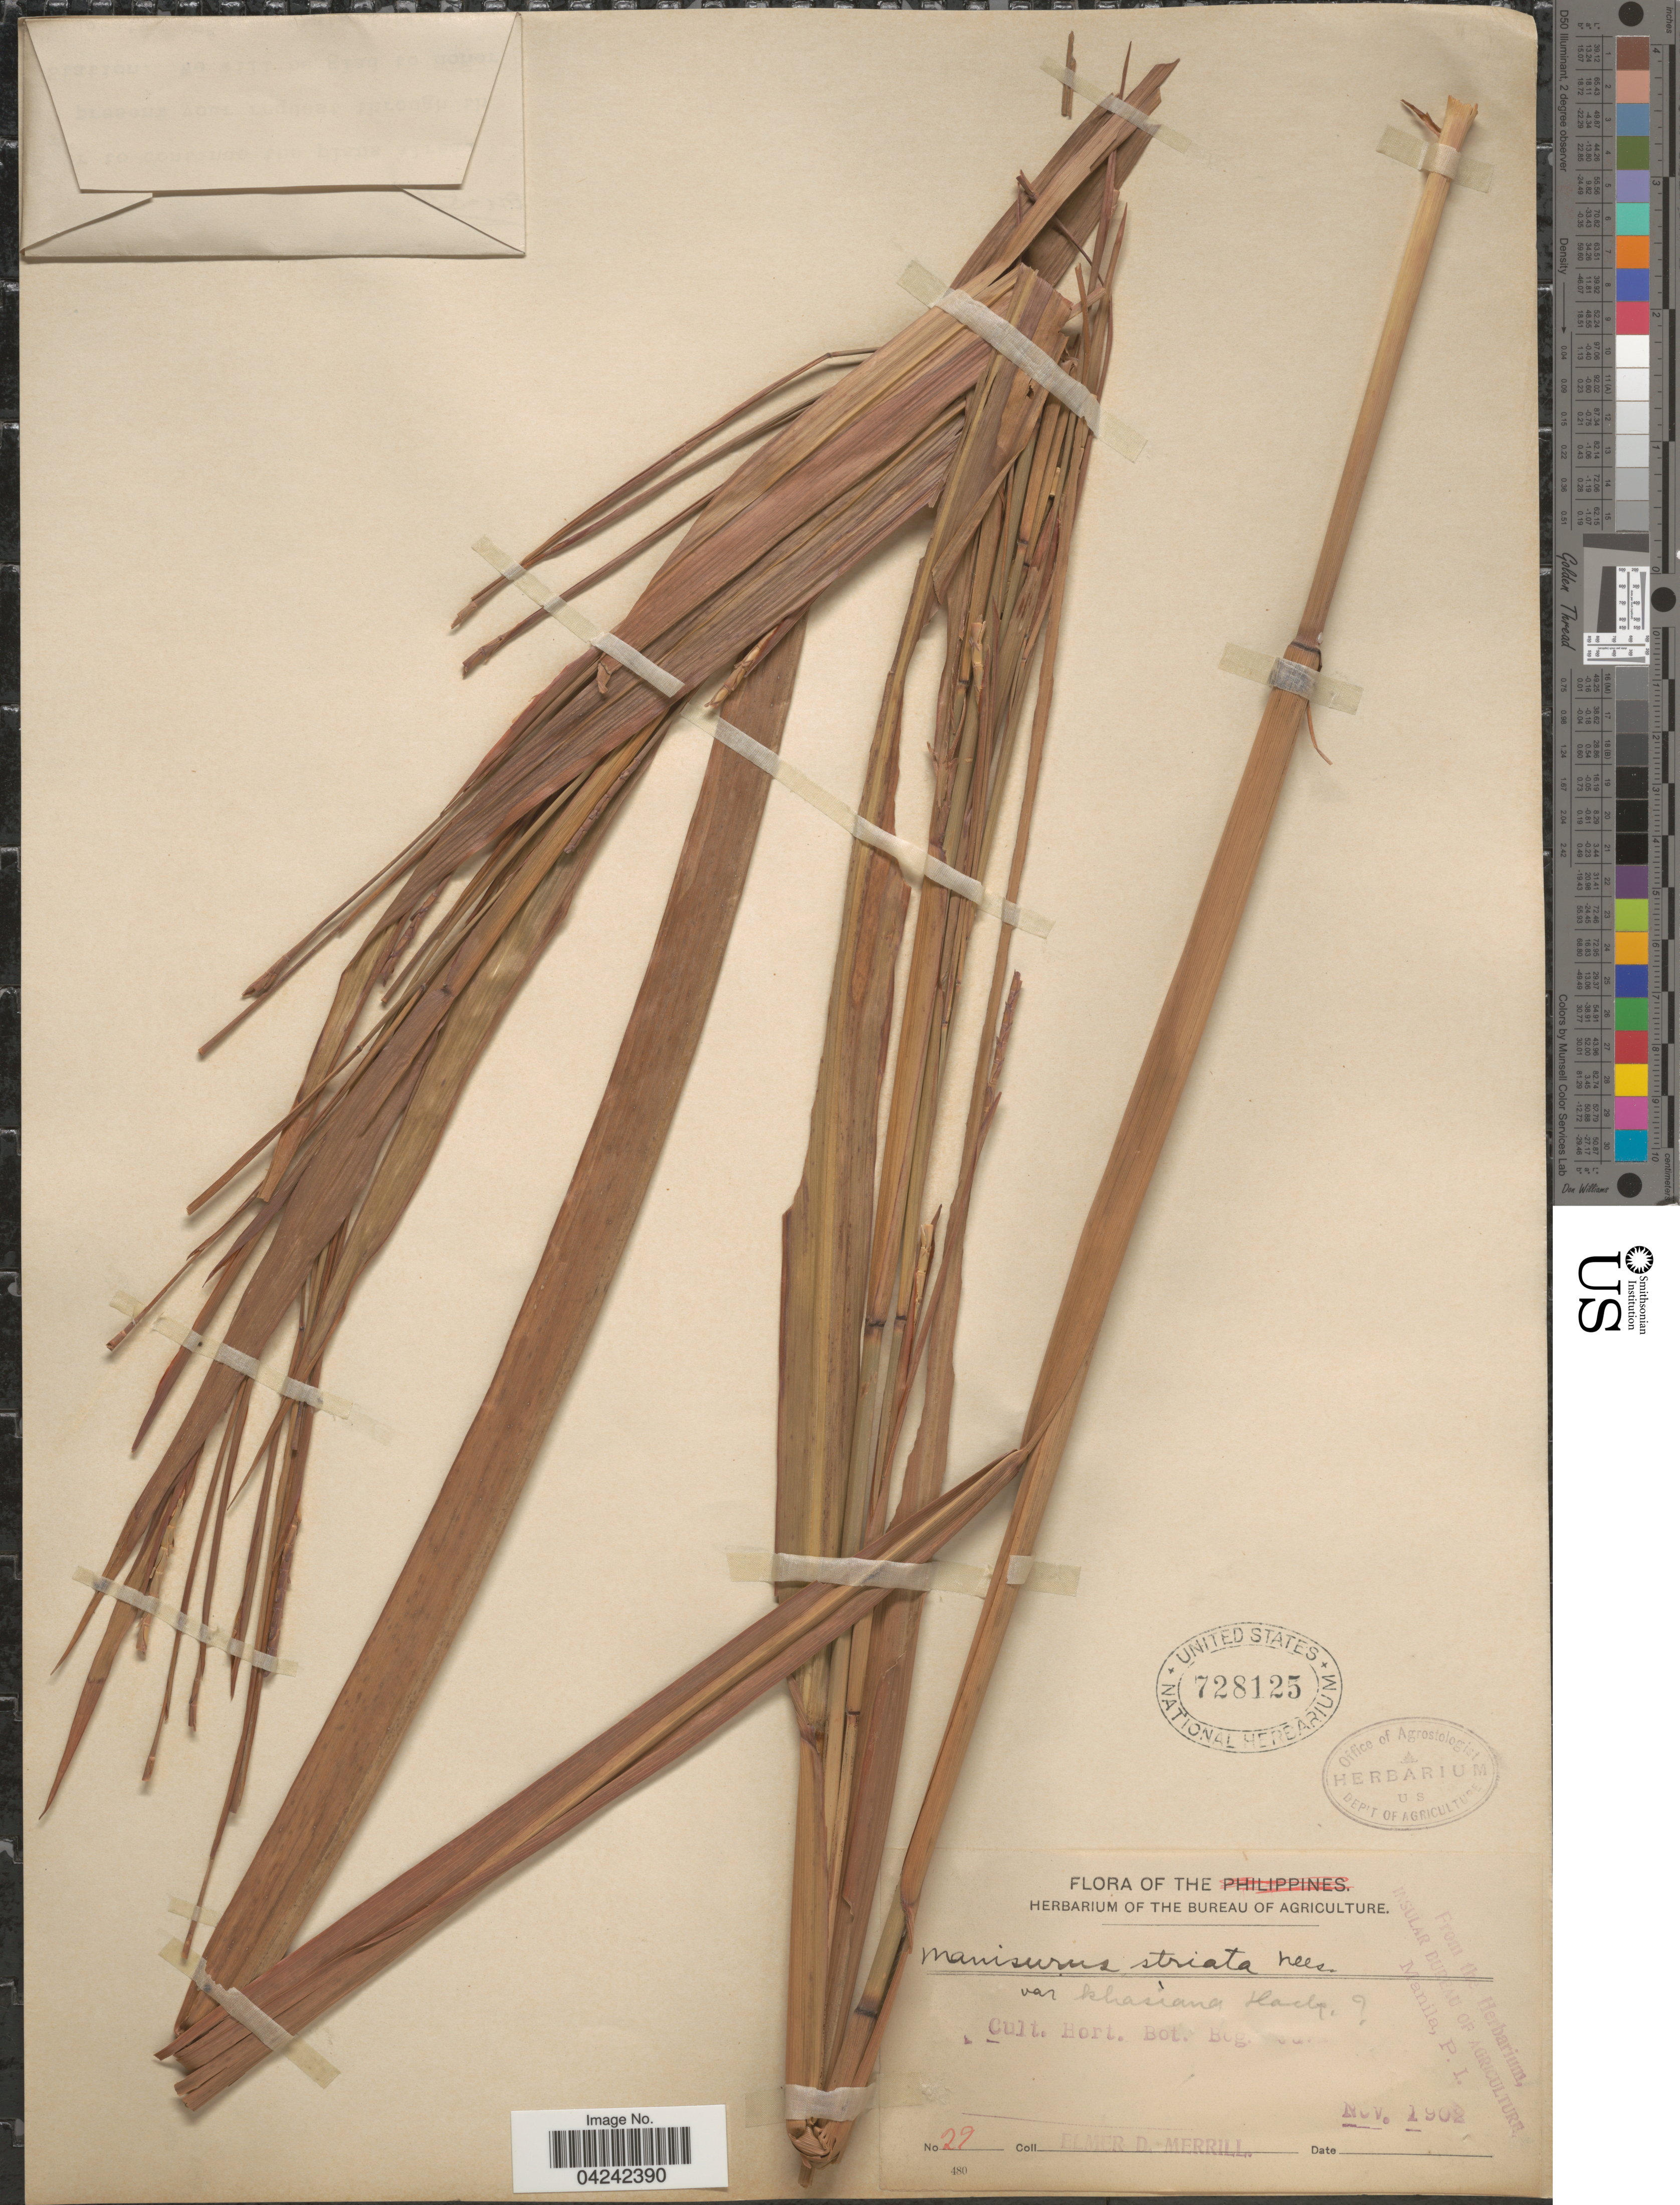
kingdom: Plantae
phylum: Tracheophyta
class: Liliopsida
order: Poales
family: Poaceae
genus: Rottboellia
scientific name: Rottboellia glandulosa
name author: Trin.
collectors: E. D. Merrill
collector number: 29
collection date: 1902-11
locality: Hort. Bot. Bog. [illegible text].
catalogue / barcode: US 728125